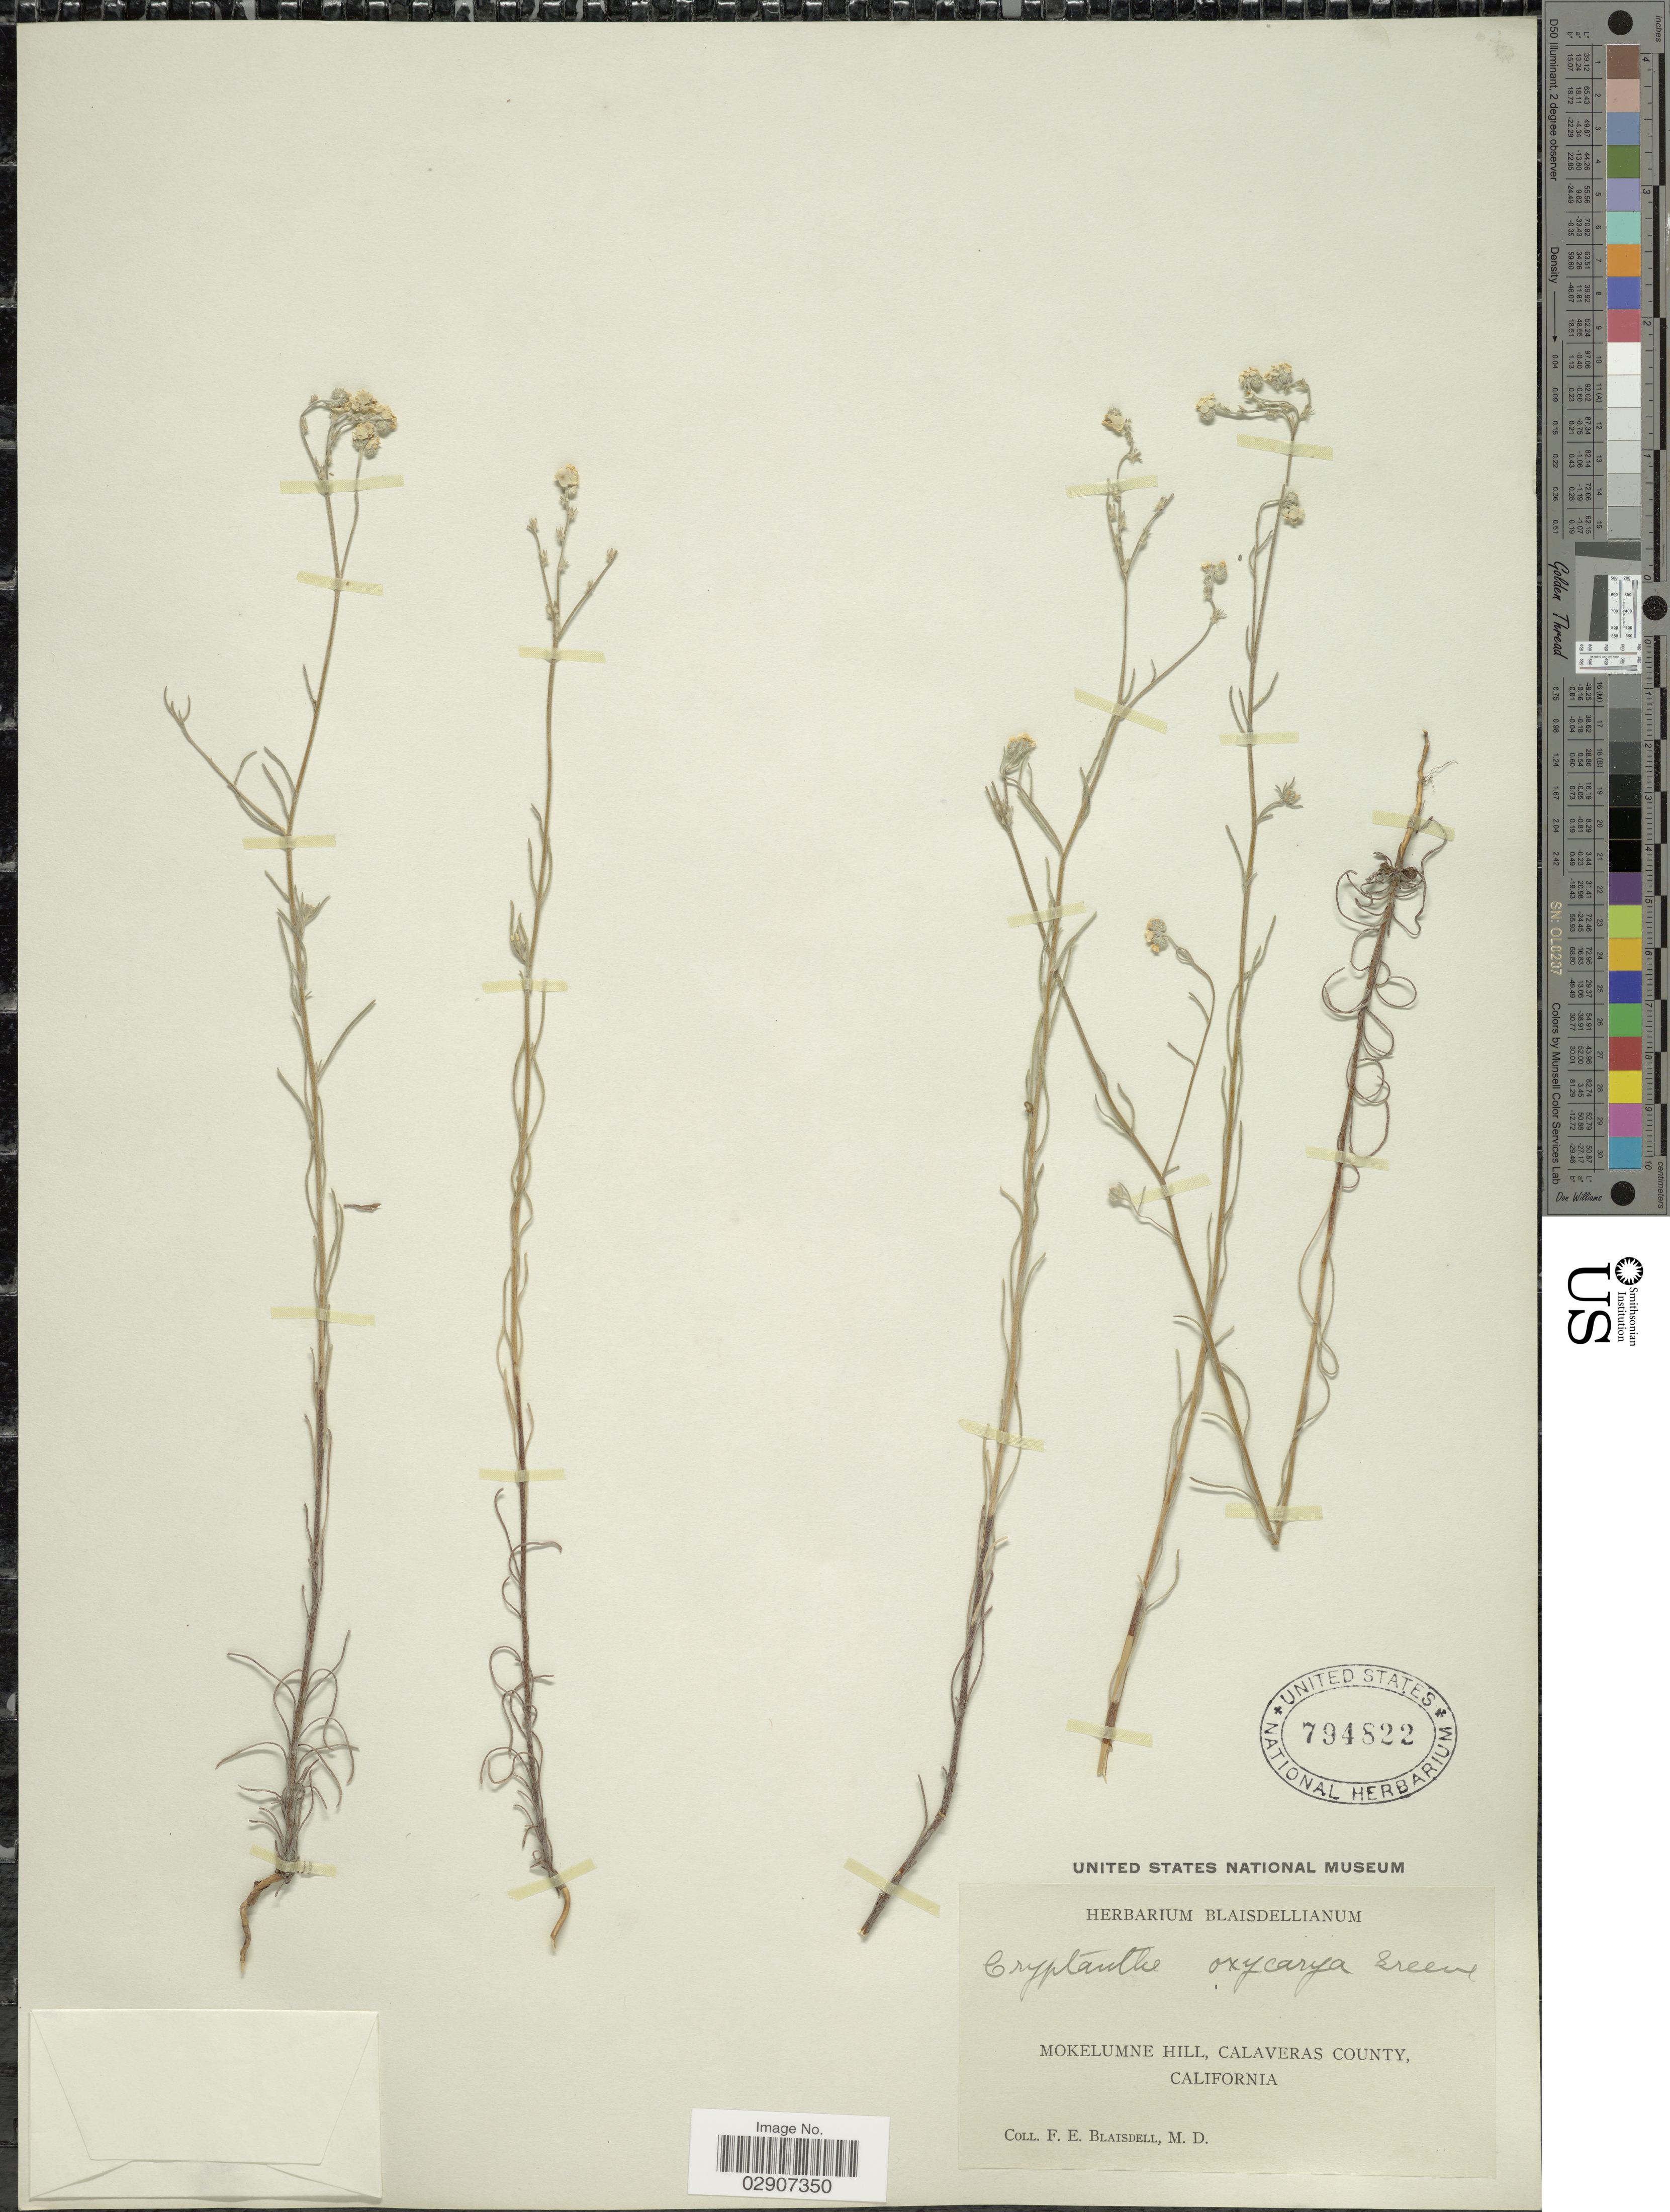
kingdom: Plantae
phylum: Tracheophyta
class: Magnoliopsida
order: Boraginales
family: Boraginaceae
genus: Cryptantha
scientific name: Cryptantha flaccida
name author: (Douglas ex Lehm.) Greene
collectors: F. Blaisdell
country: United States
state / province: California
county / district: Calaveras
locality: Mokelumne Hill, Calaveras County.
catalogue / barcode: US 794822